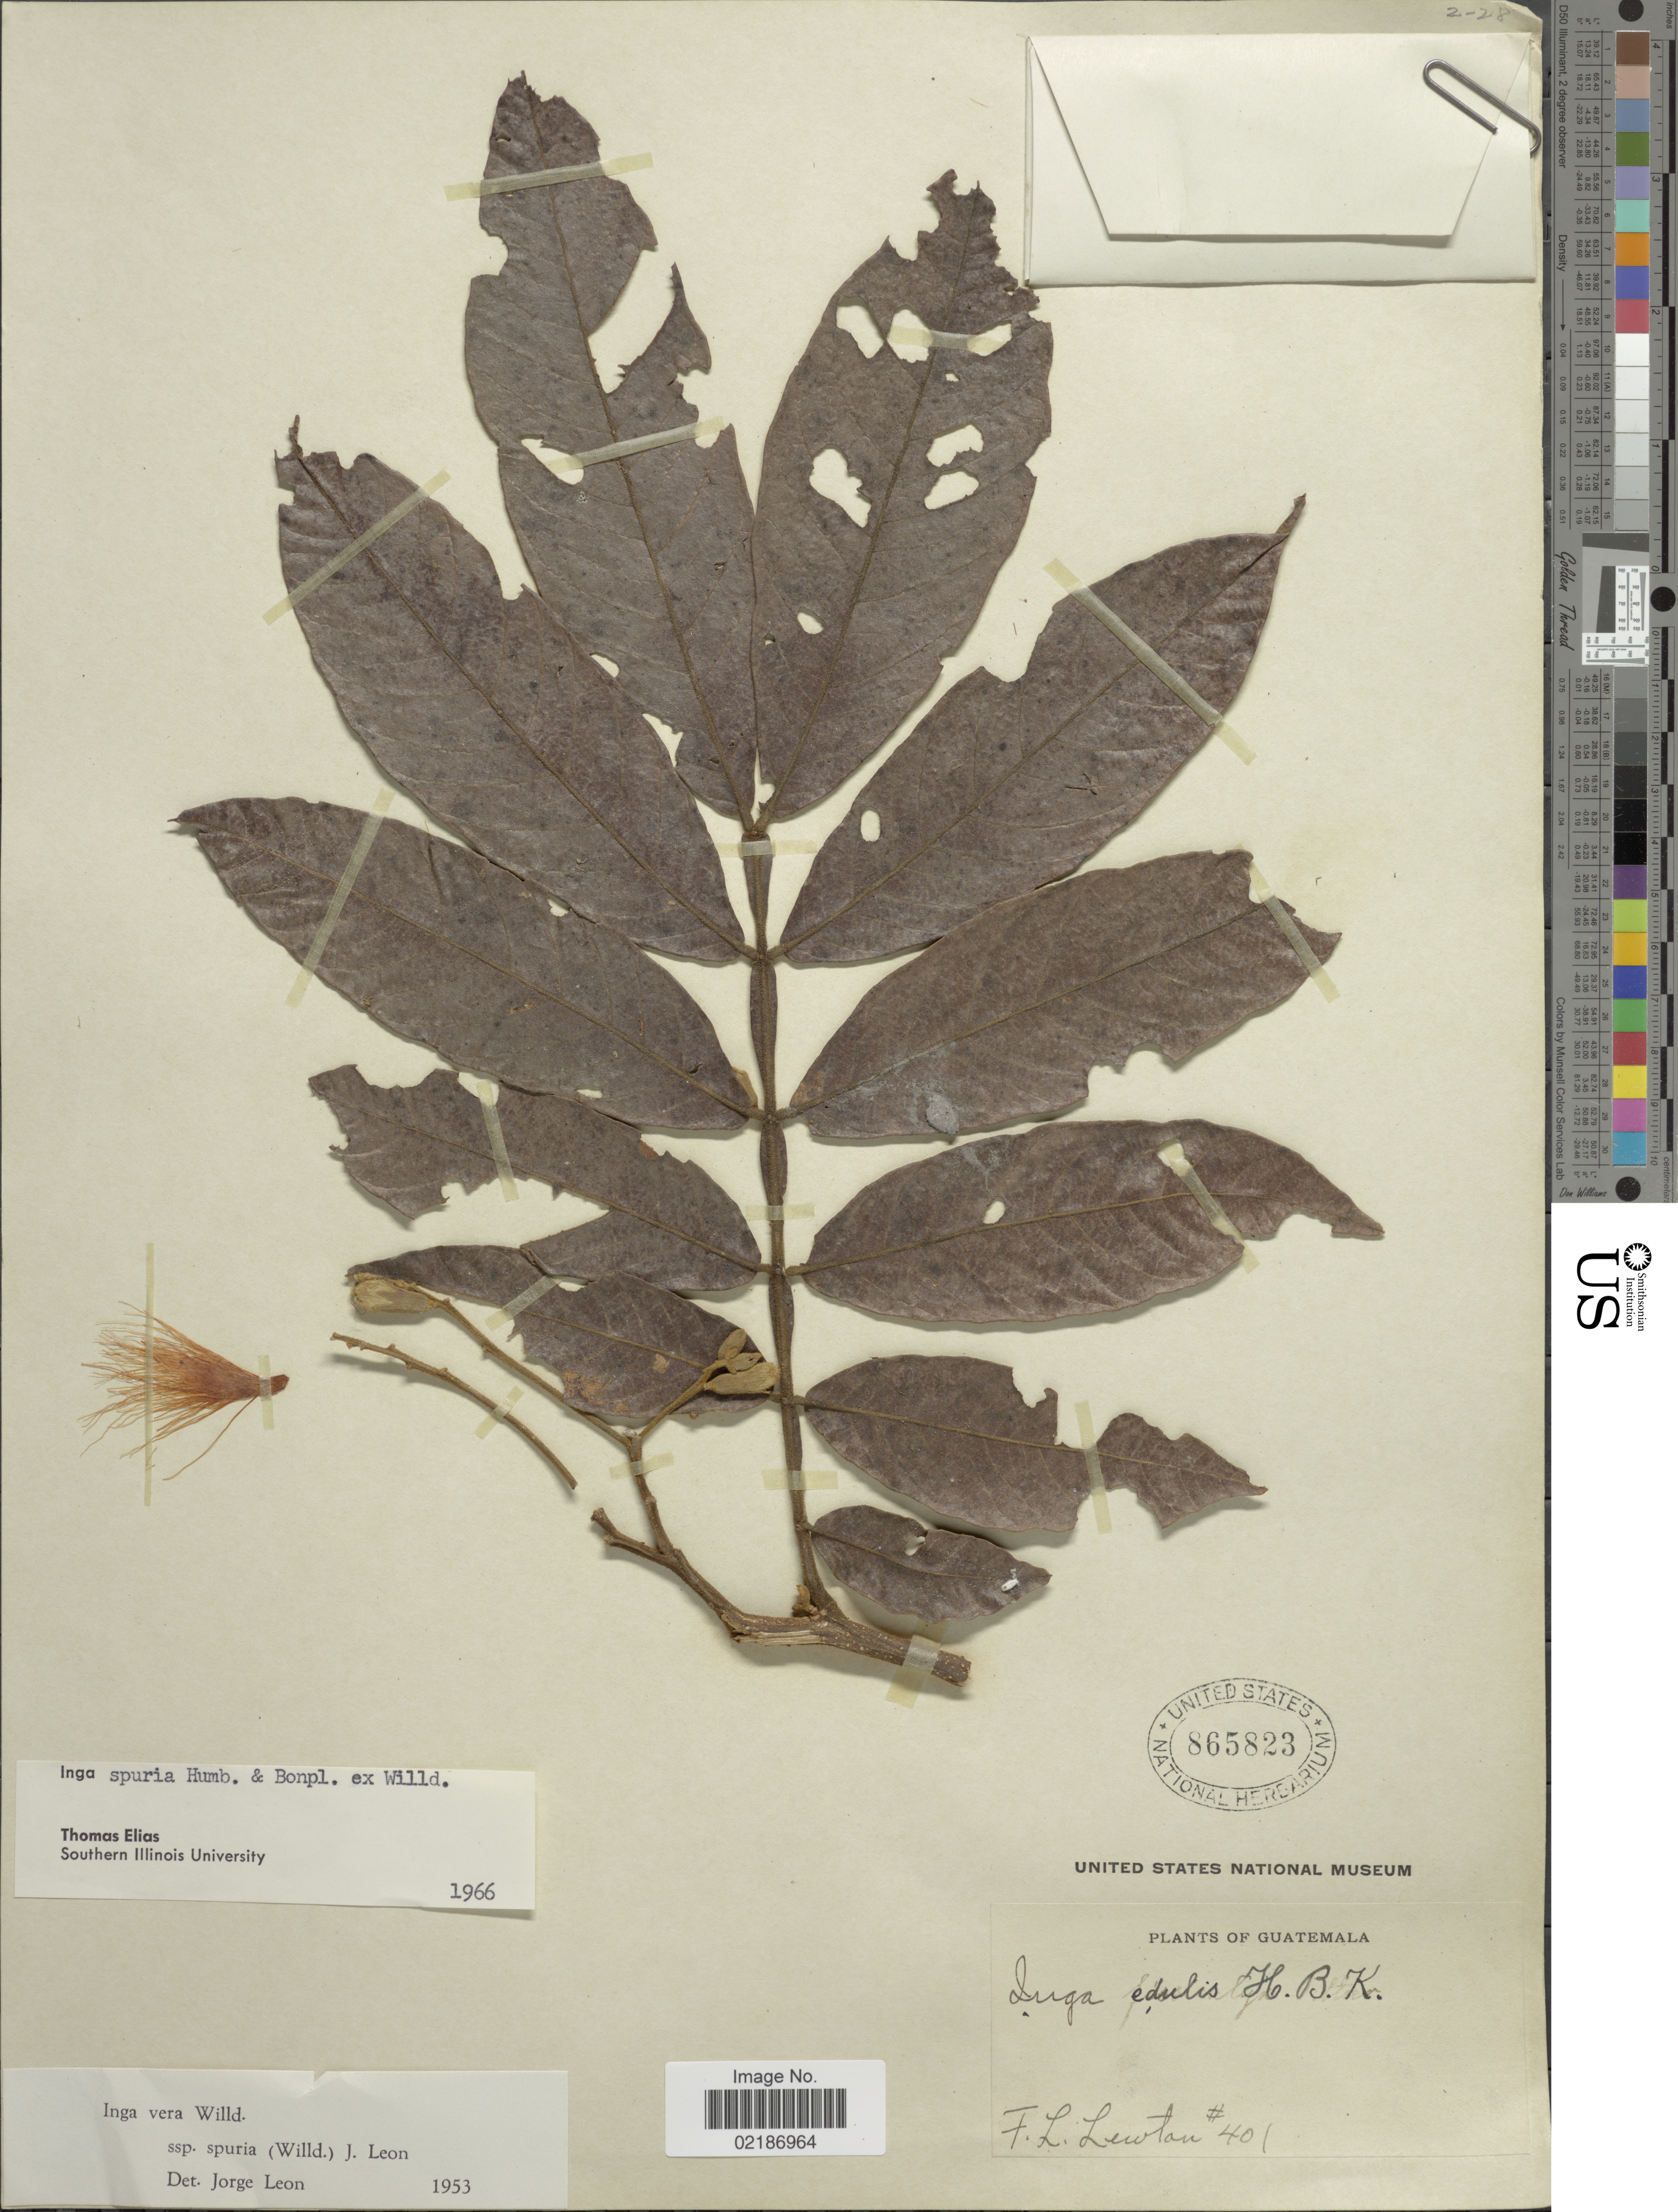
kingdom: Plantae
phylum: Tracheophyta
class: Magnoliopsida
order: Fabales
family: Fabaceae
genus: Inga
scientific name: Inga vera subsp. vera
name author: Willd.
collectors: F. L. Lewton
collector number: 401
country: Guatemala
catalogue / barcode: US 865823